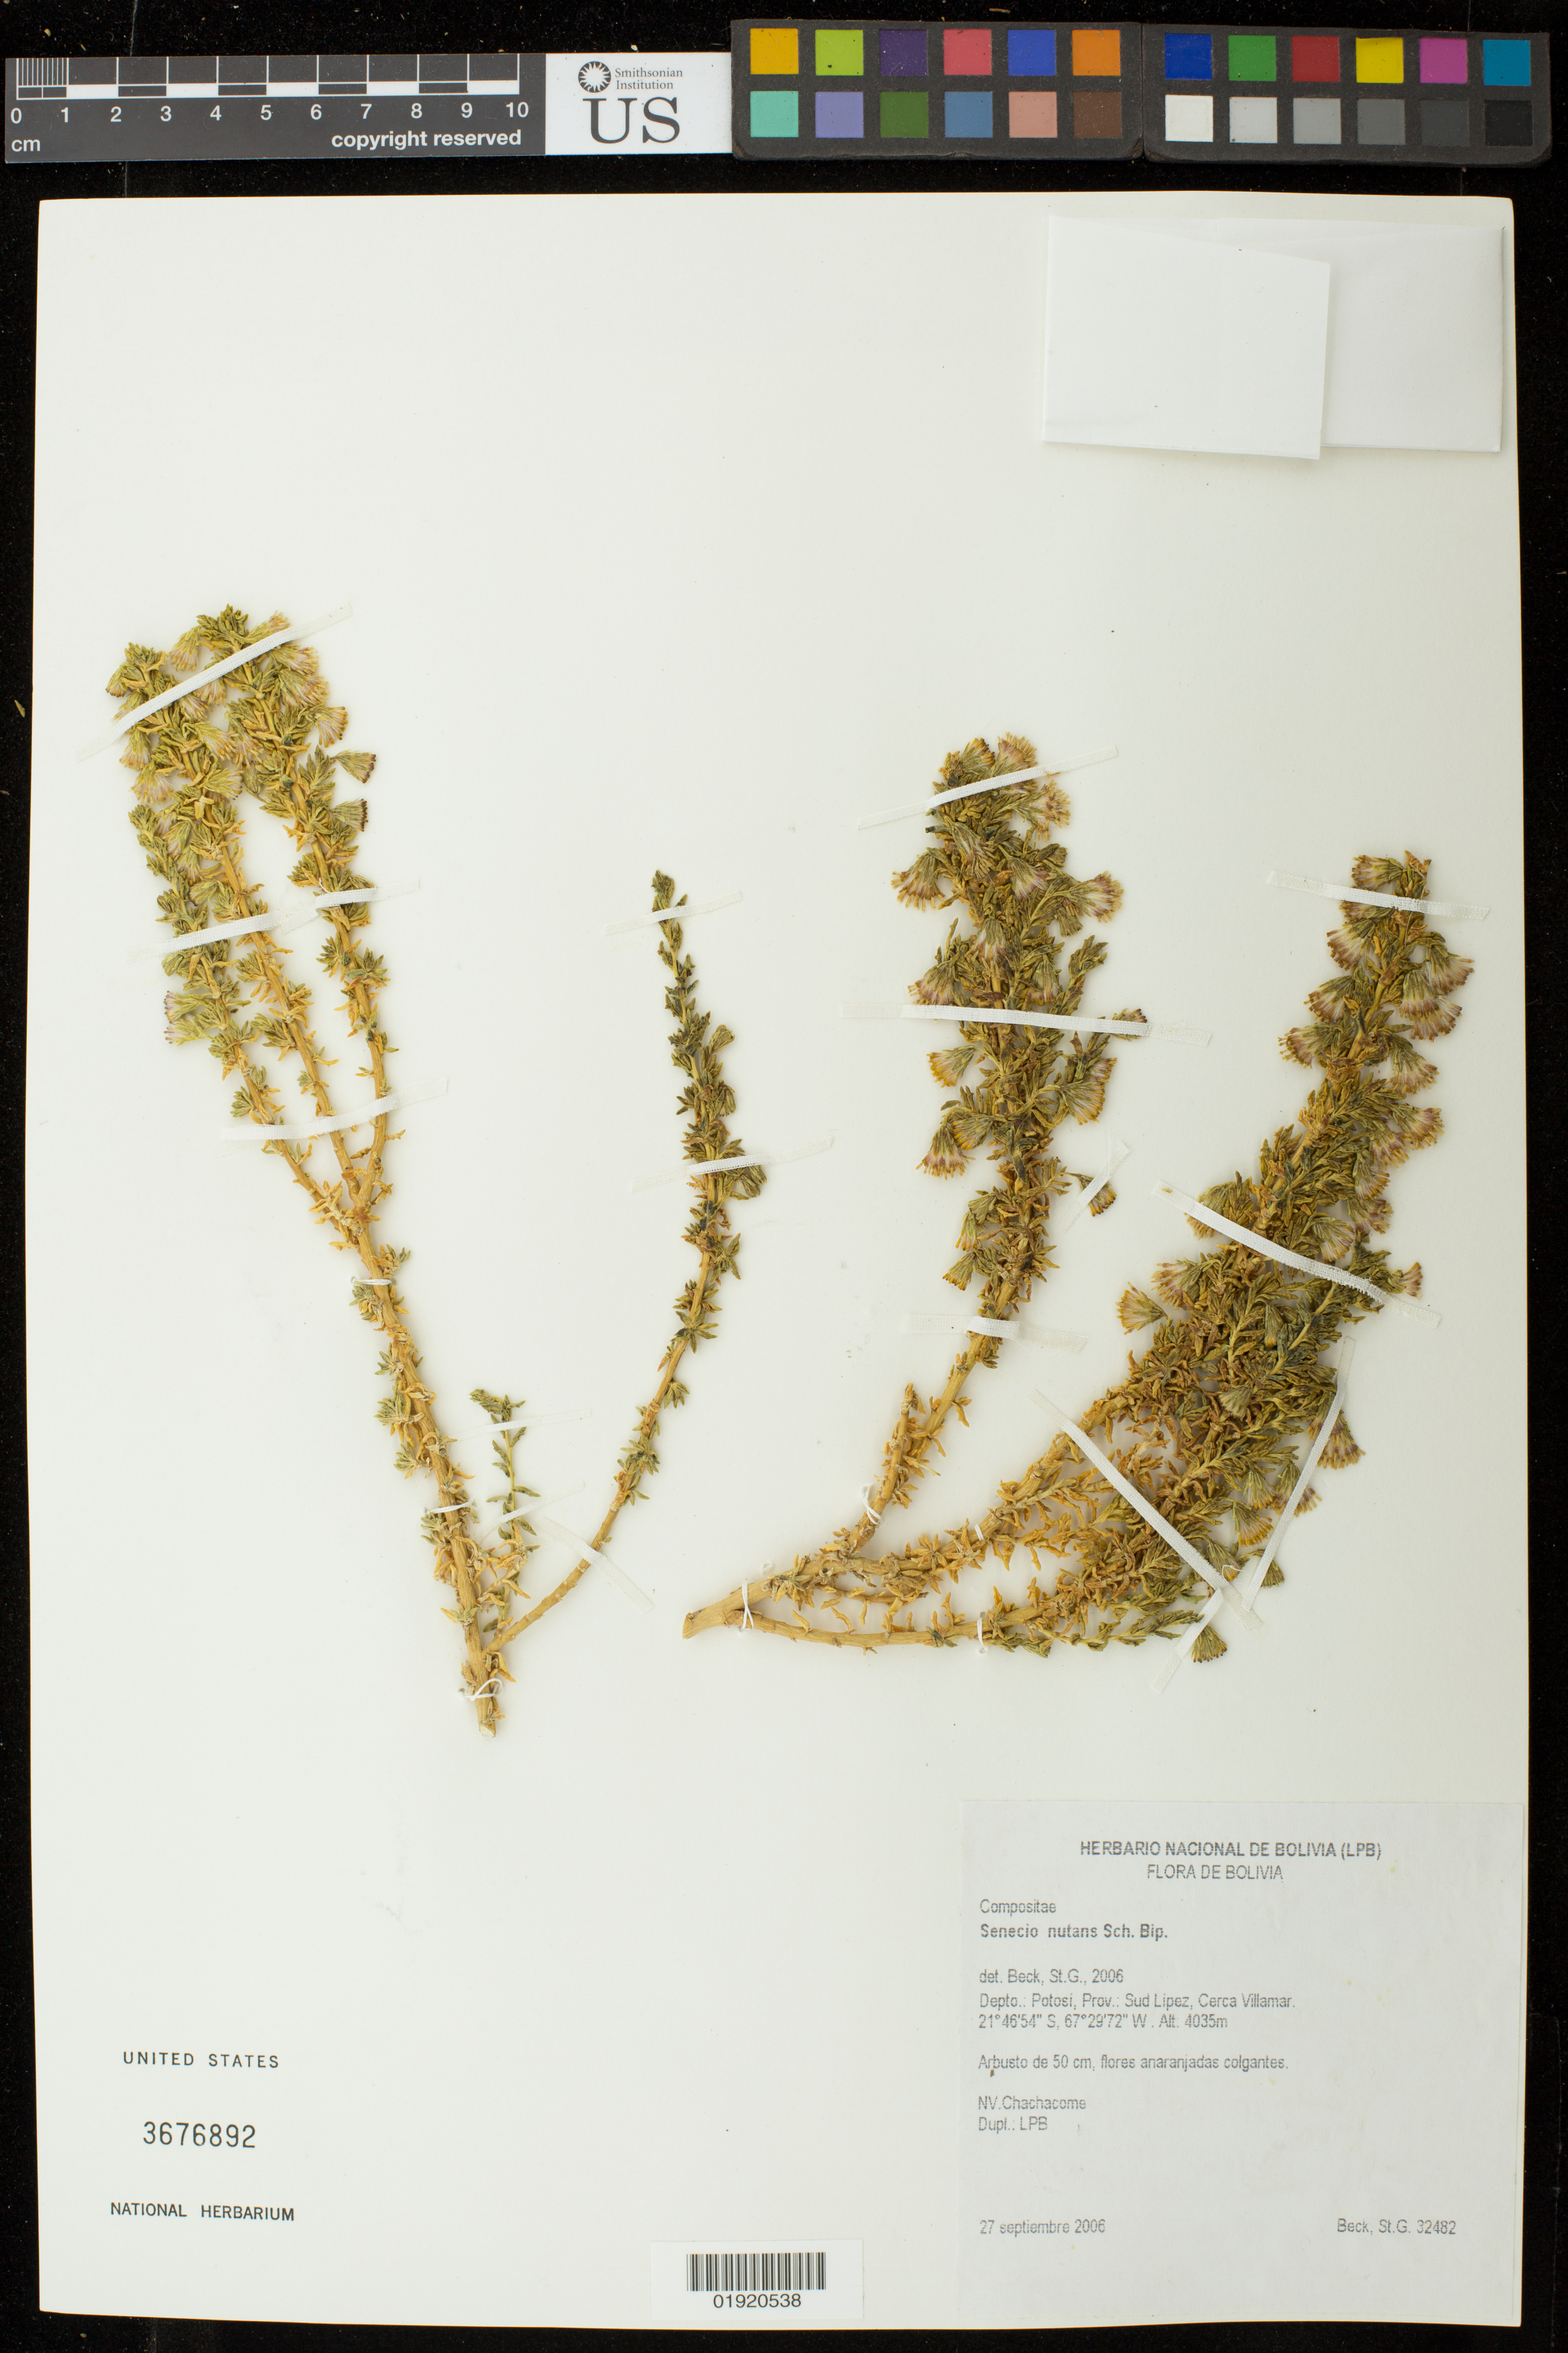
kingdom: Plantae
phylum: Tracheophyta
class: Magnoliopsida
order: Asterales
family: Asteraceae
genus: Senecio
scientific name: Senecio nutans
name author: Sch. Bip.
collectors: S. Beck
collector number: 32482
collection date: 2006-09-27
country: Bolivia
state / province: Potosi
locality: Potosi, Prov. Sud Lipez, Cerca Villamar. Chachacome.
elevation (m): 4035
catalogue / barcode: US 3676892